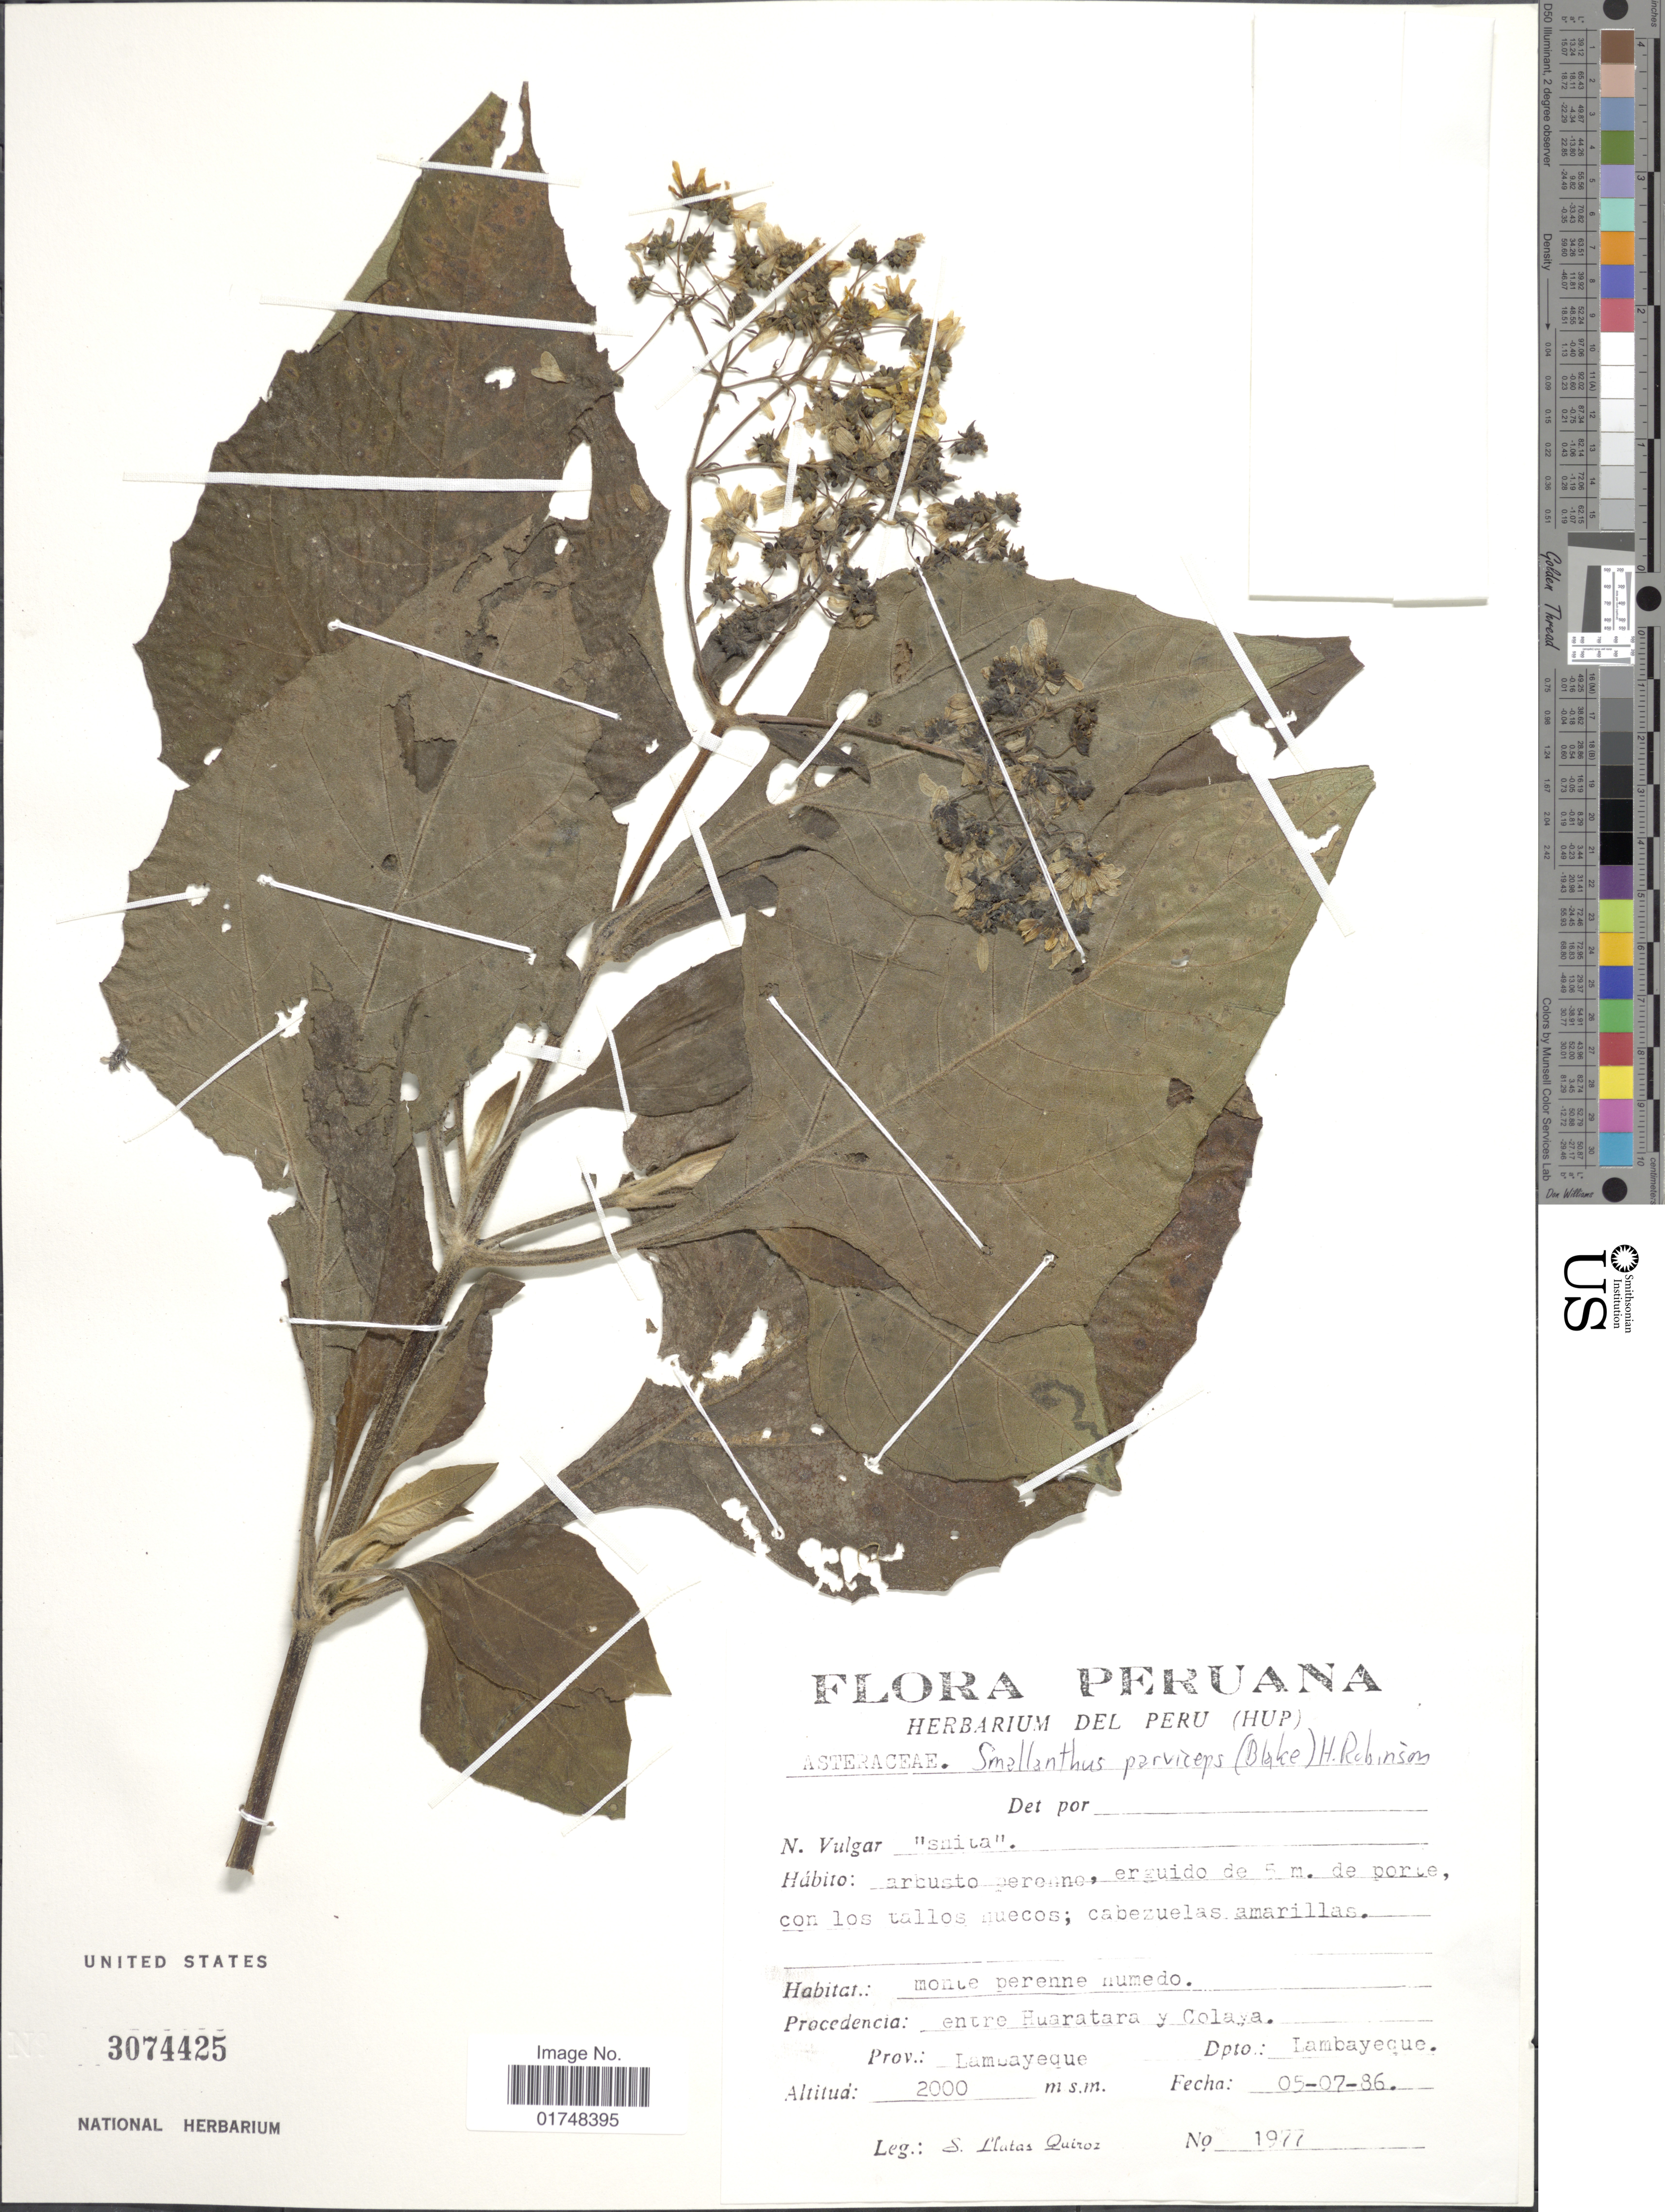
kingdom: Plantae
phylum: Tracheophyta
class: Magnoliopsida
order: Asterales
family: Asteraceae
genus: Smallanthus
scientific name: Smallanthus parviceps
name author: (S.F. Blake) H. Rob.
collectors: S. Llatas Quiroz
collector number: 1977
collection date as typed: Transcribed d/m/y: 5/7/86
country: Peru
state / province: Lambayeque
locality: Entre Huaratara y Colaya, Prov. Lambayeque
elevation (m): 2000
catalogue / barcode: US 3074425